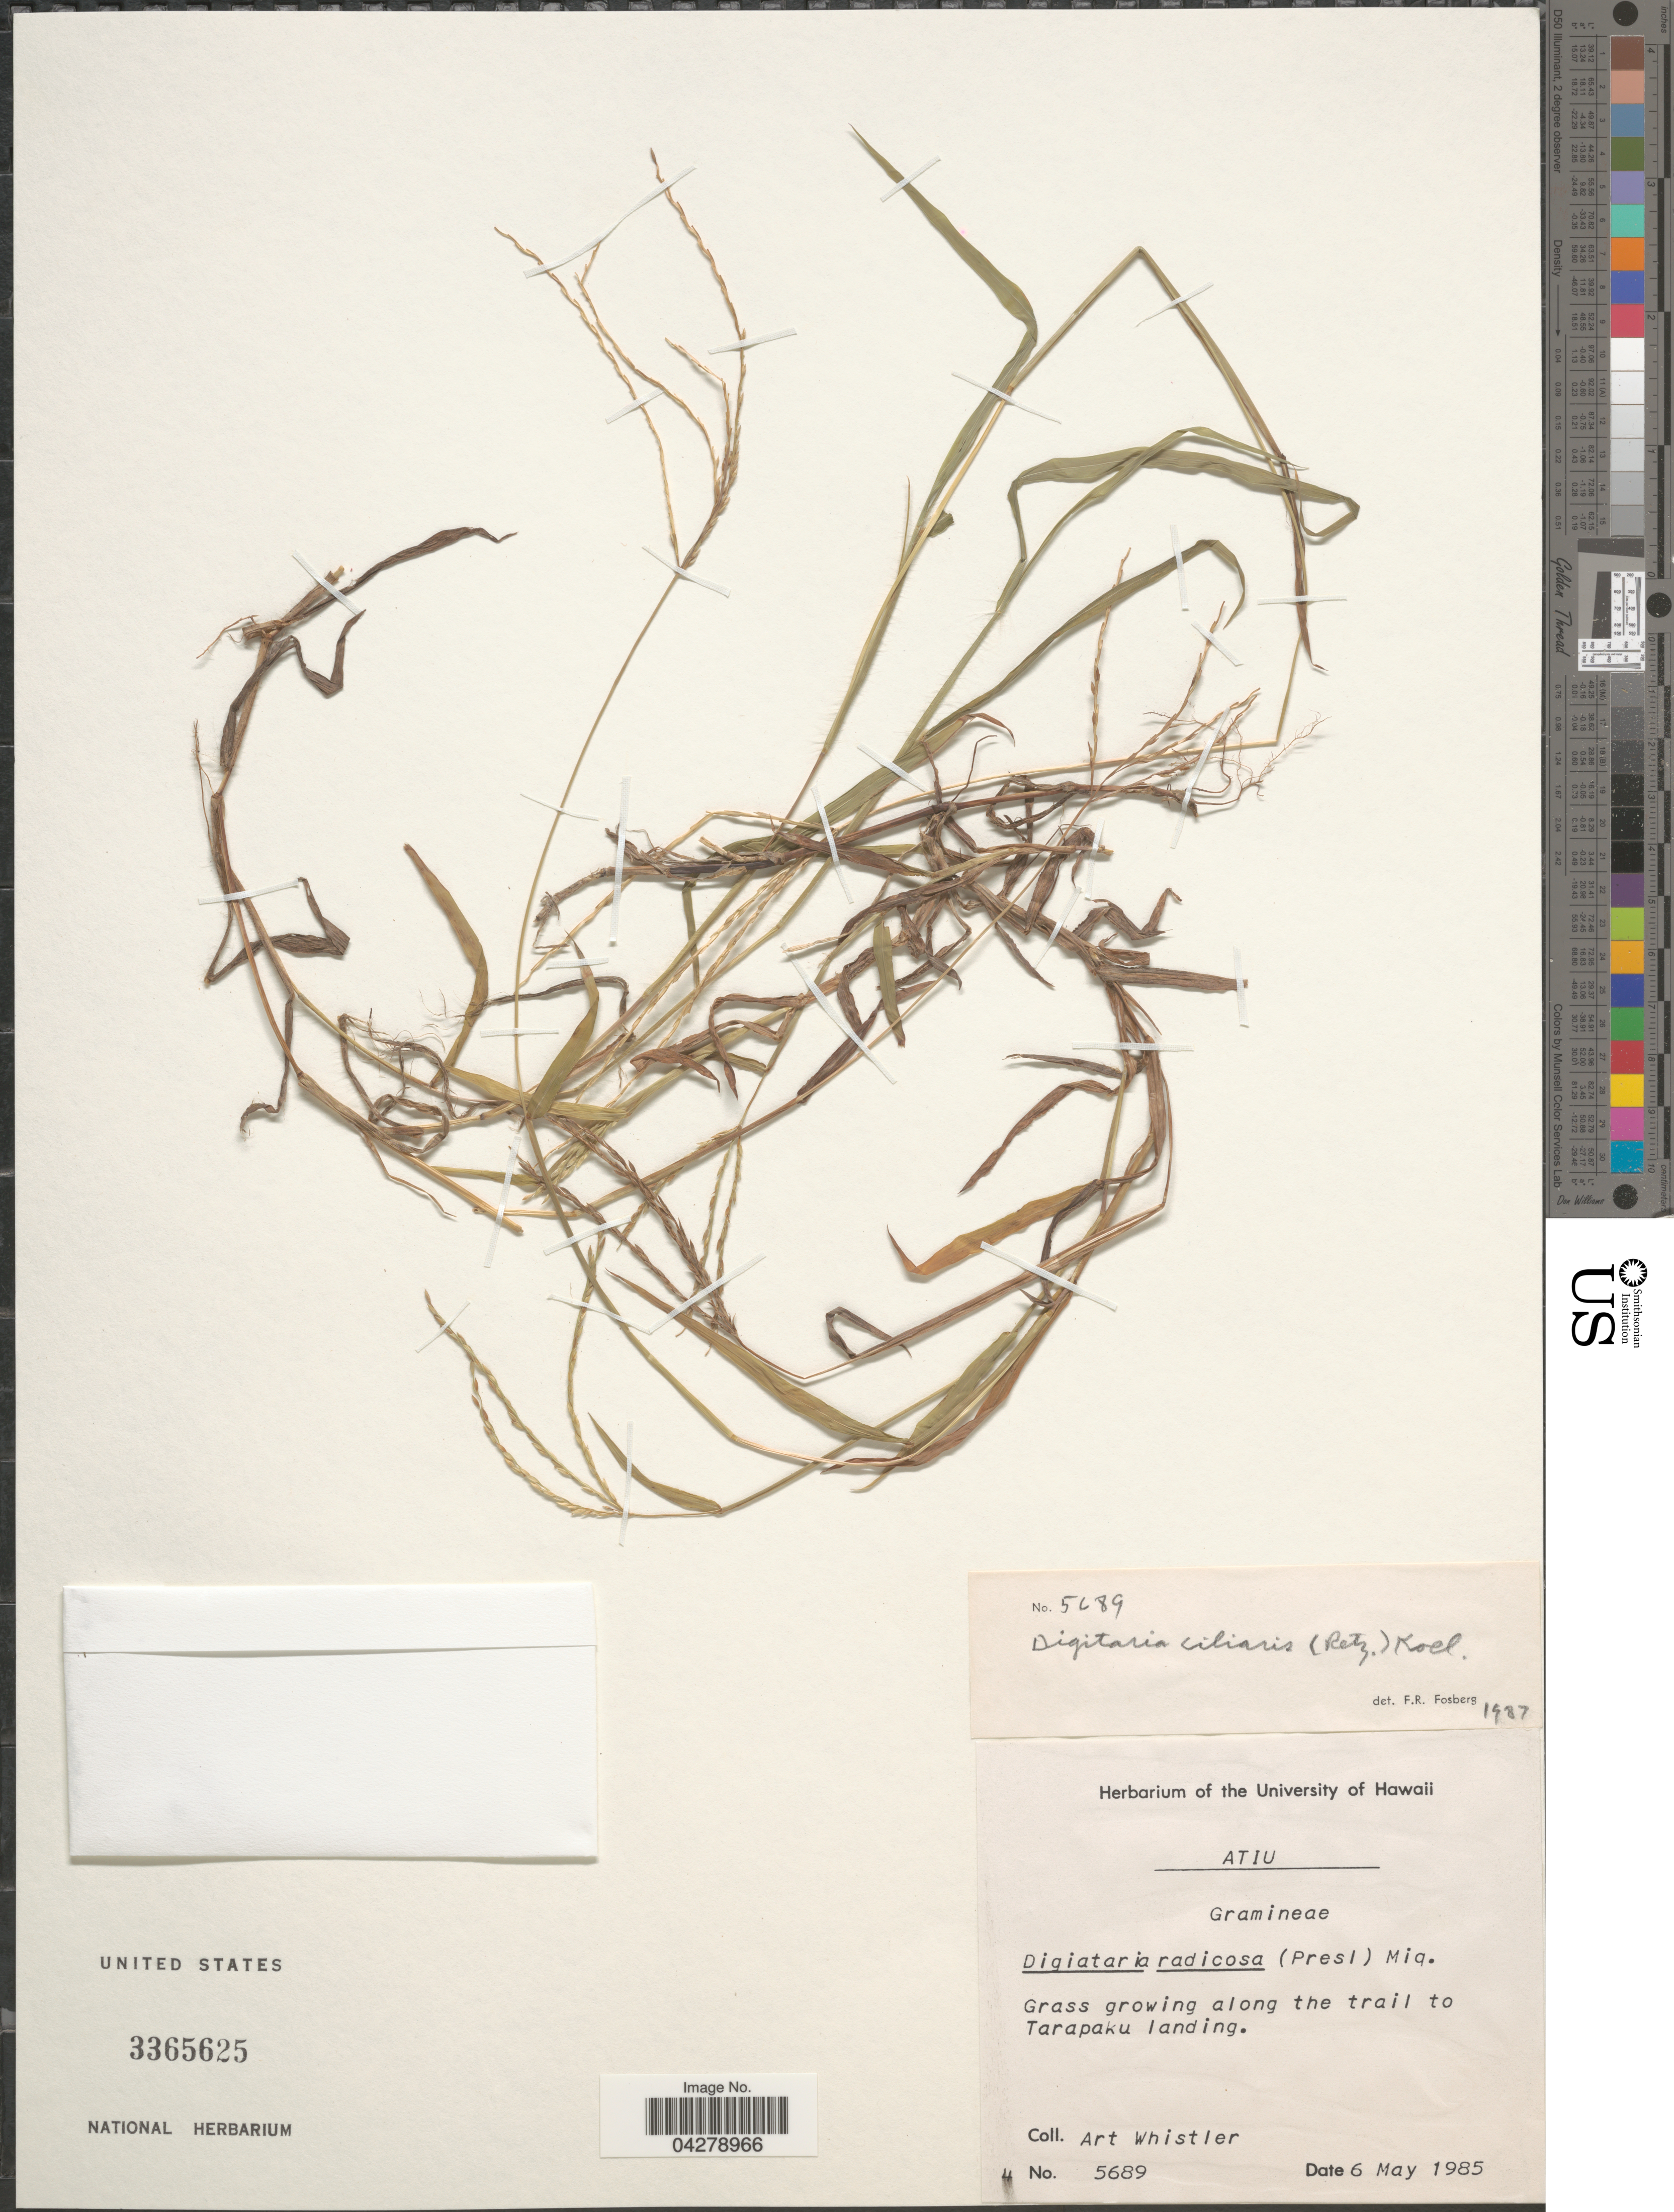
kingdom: Plantae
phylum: Tracheophyta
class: Liliopsida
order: Poales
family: Poaceae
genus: Digitaria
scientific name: Digitaria ciliaris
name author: (Retz.) Koeler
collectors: A. Whistler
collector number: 5689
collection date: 1985-05-06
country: Cook Islands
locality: Atiu. Grass growing along the trail to Tarapaku landing.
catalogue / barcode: US 3365625